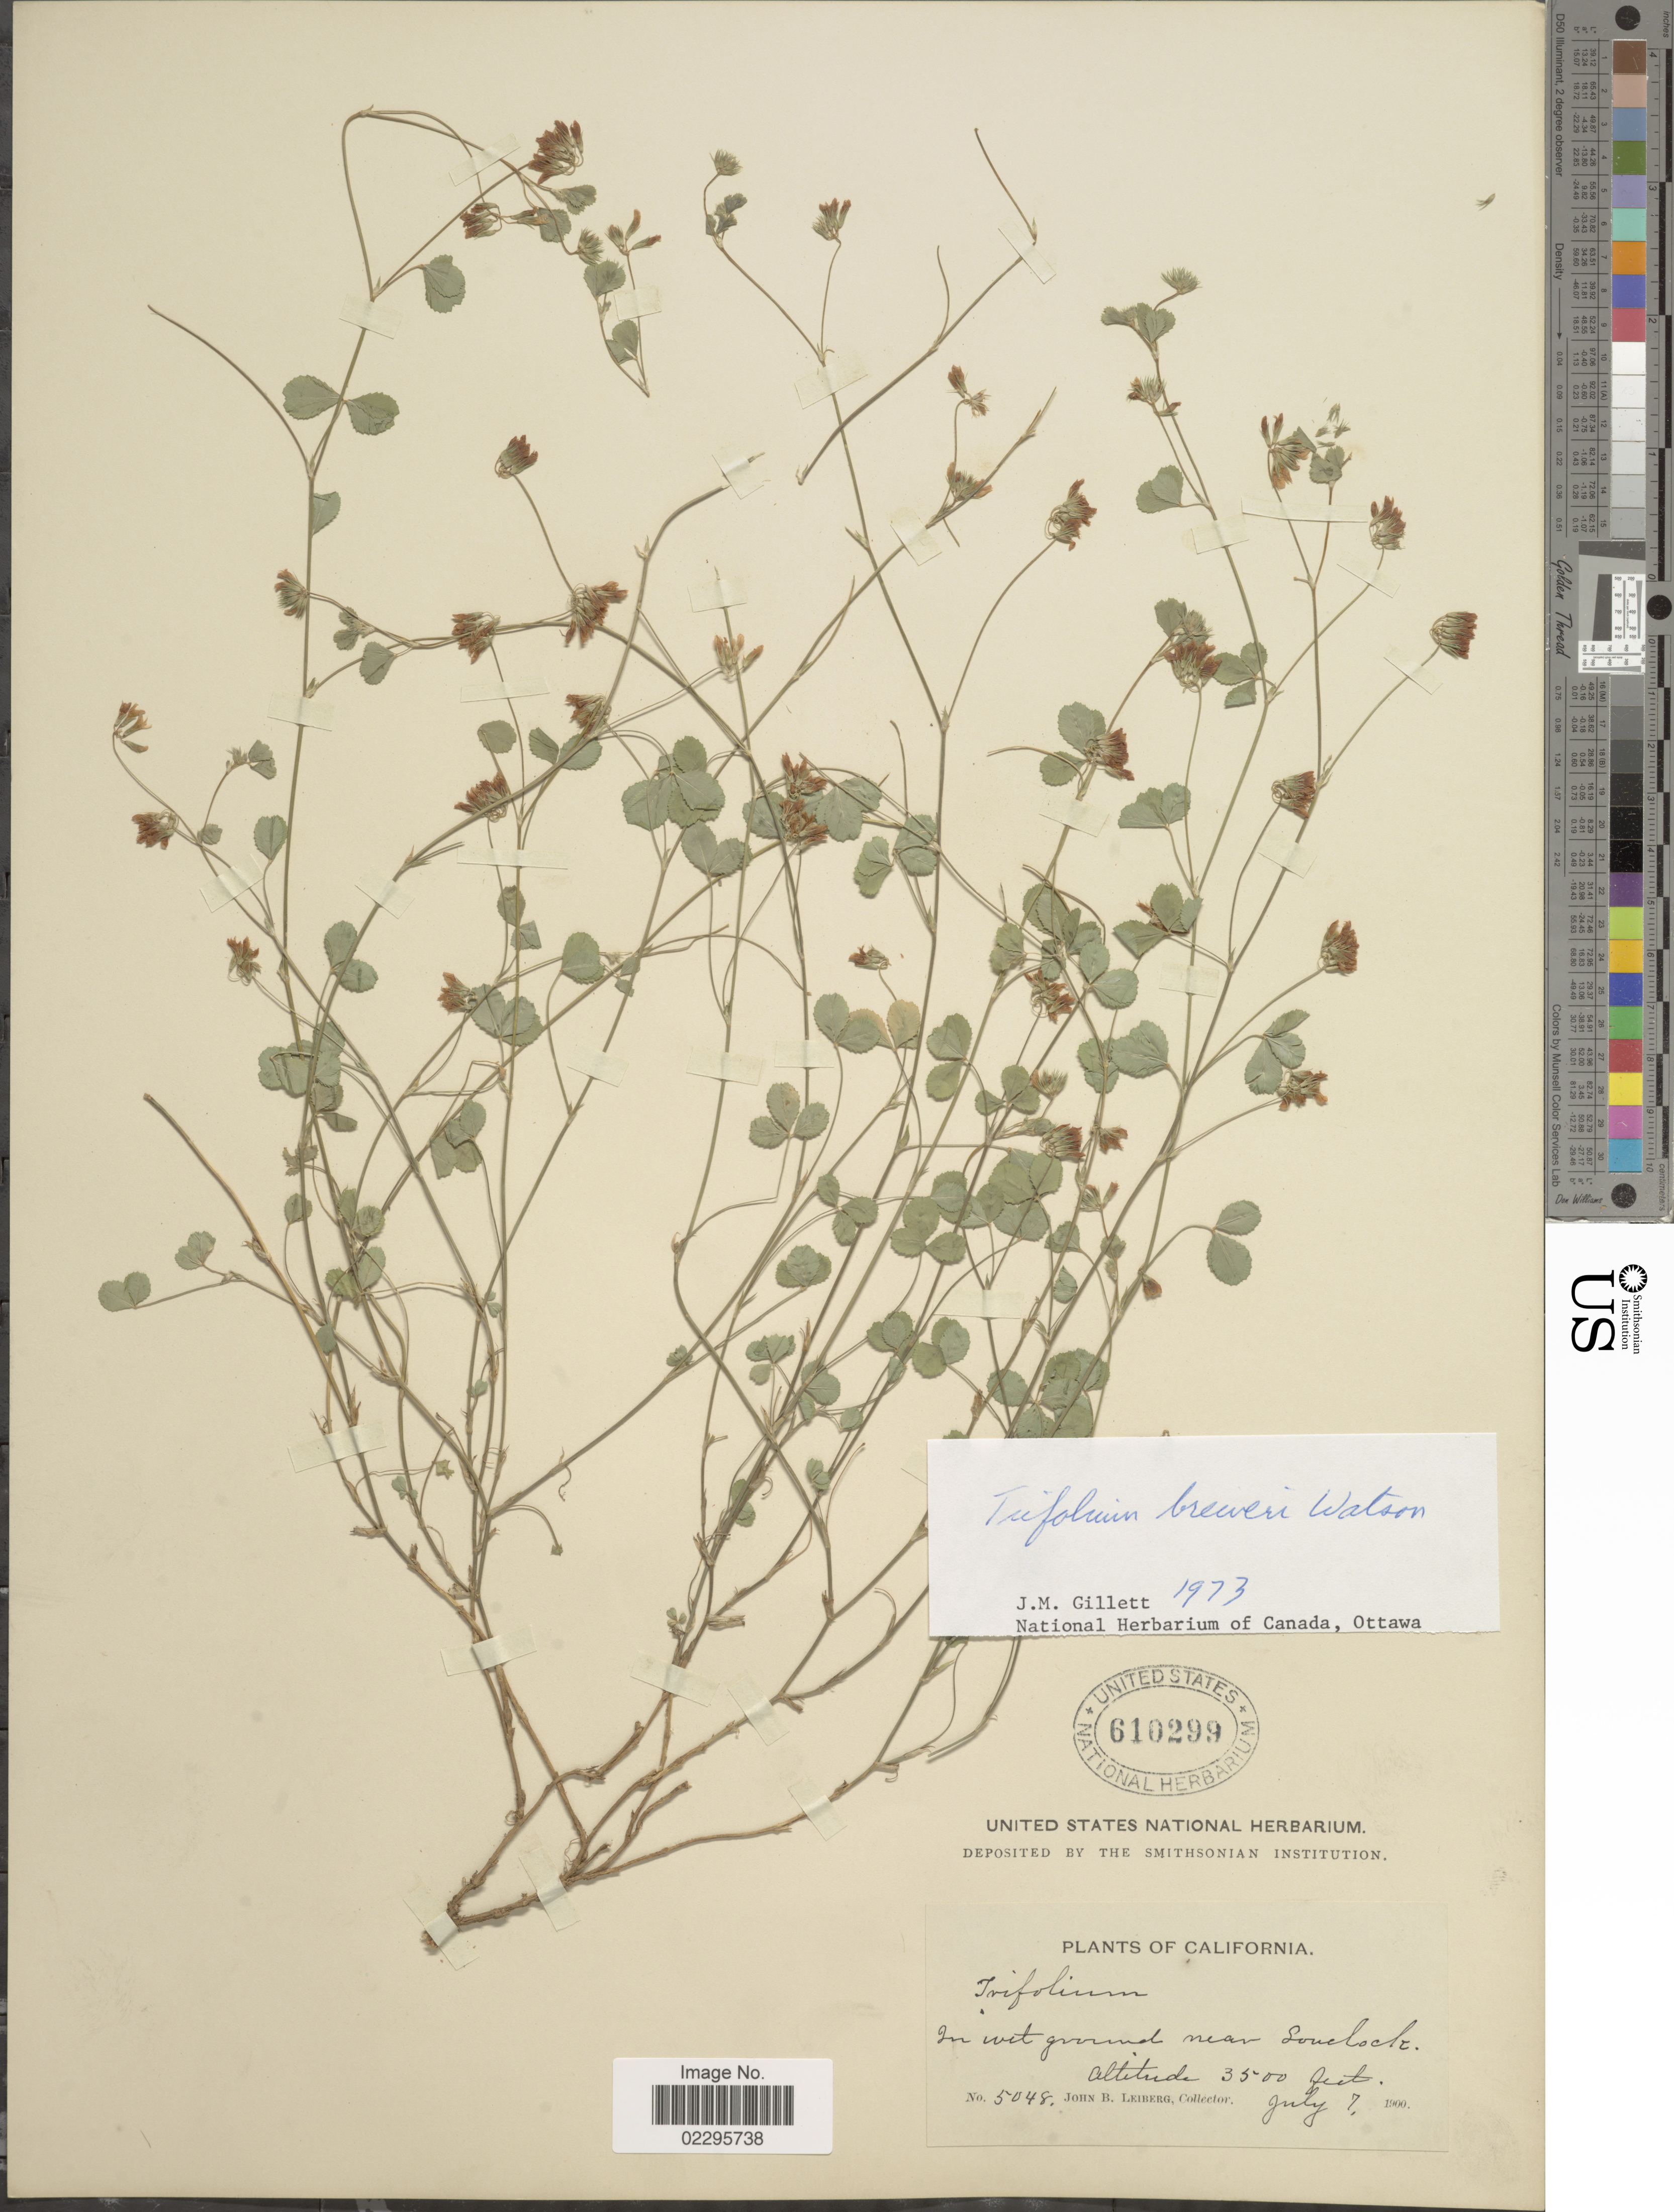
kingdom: Plantae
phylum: Tracheophyta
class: Magnoliopsida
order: Fabales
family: Fabaceae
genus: Trifolium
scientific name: Trifolium breweri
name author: S. Watson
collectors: J. B. Leiberg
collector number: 5048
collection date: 1900-07-07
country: United States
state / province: California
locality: In wet ground near Lovelock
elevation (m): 1067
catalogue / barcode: US 610299